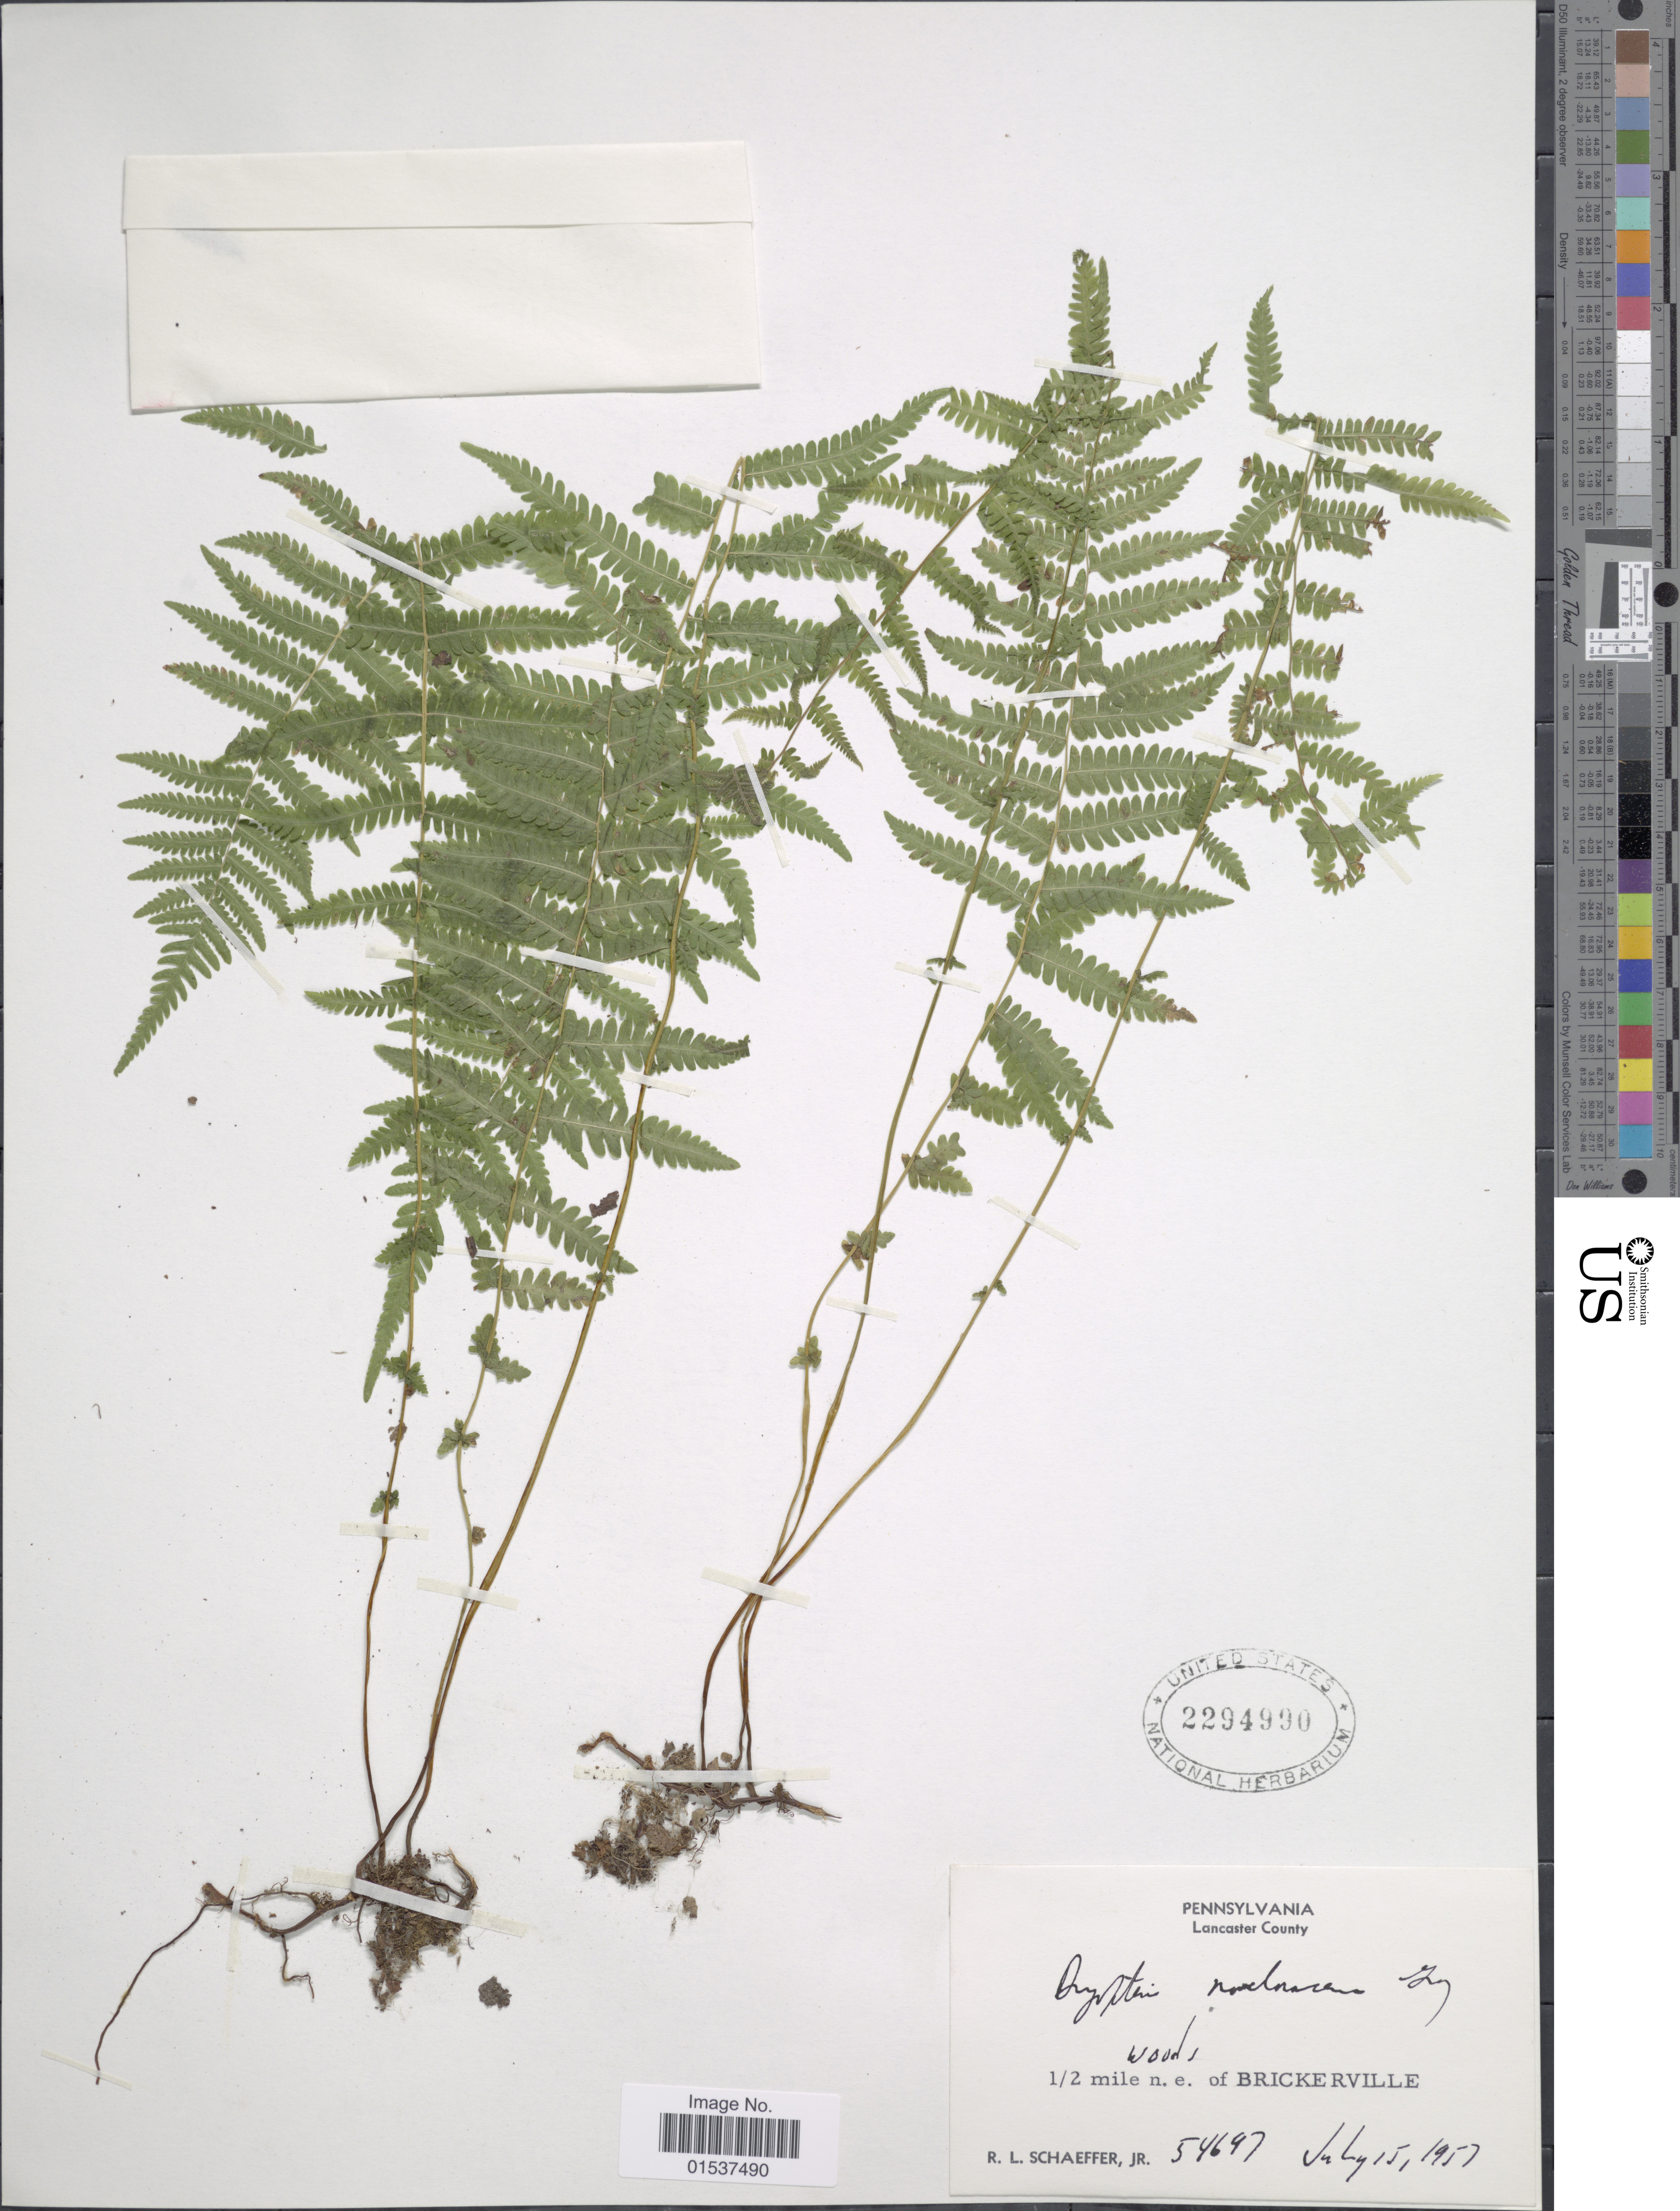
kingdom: Plantae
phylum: Tracheophyta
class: Polypodiopsida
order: Polypodiales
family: Thelypteridaceae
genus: Parathelypteris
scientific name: Parathelypteris noveboracensis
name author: (L.) Ching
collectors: R. L. Schaeffer Jr.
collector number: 54697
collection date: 1957-07-15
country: United States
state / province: Pennsylvania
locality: Lancaster County. ½ mile n. e. of Brickerville.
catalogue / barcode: US 2294990